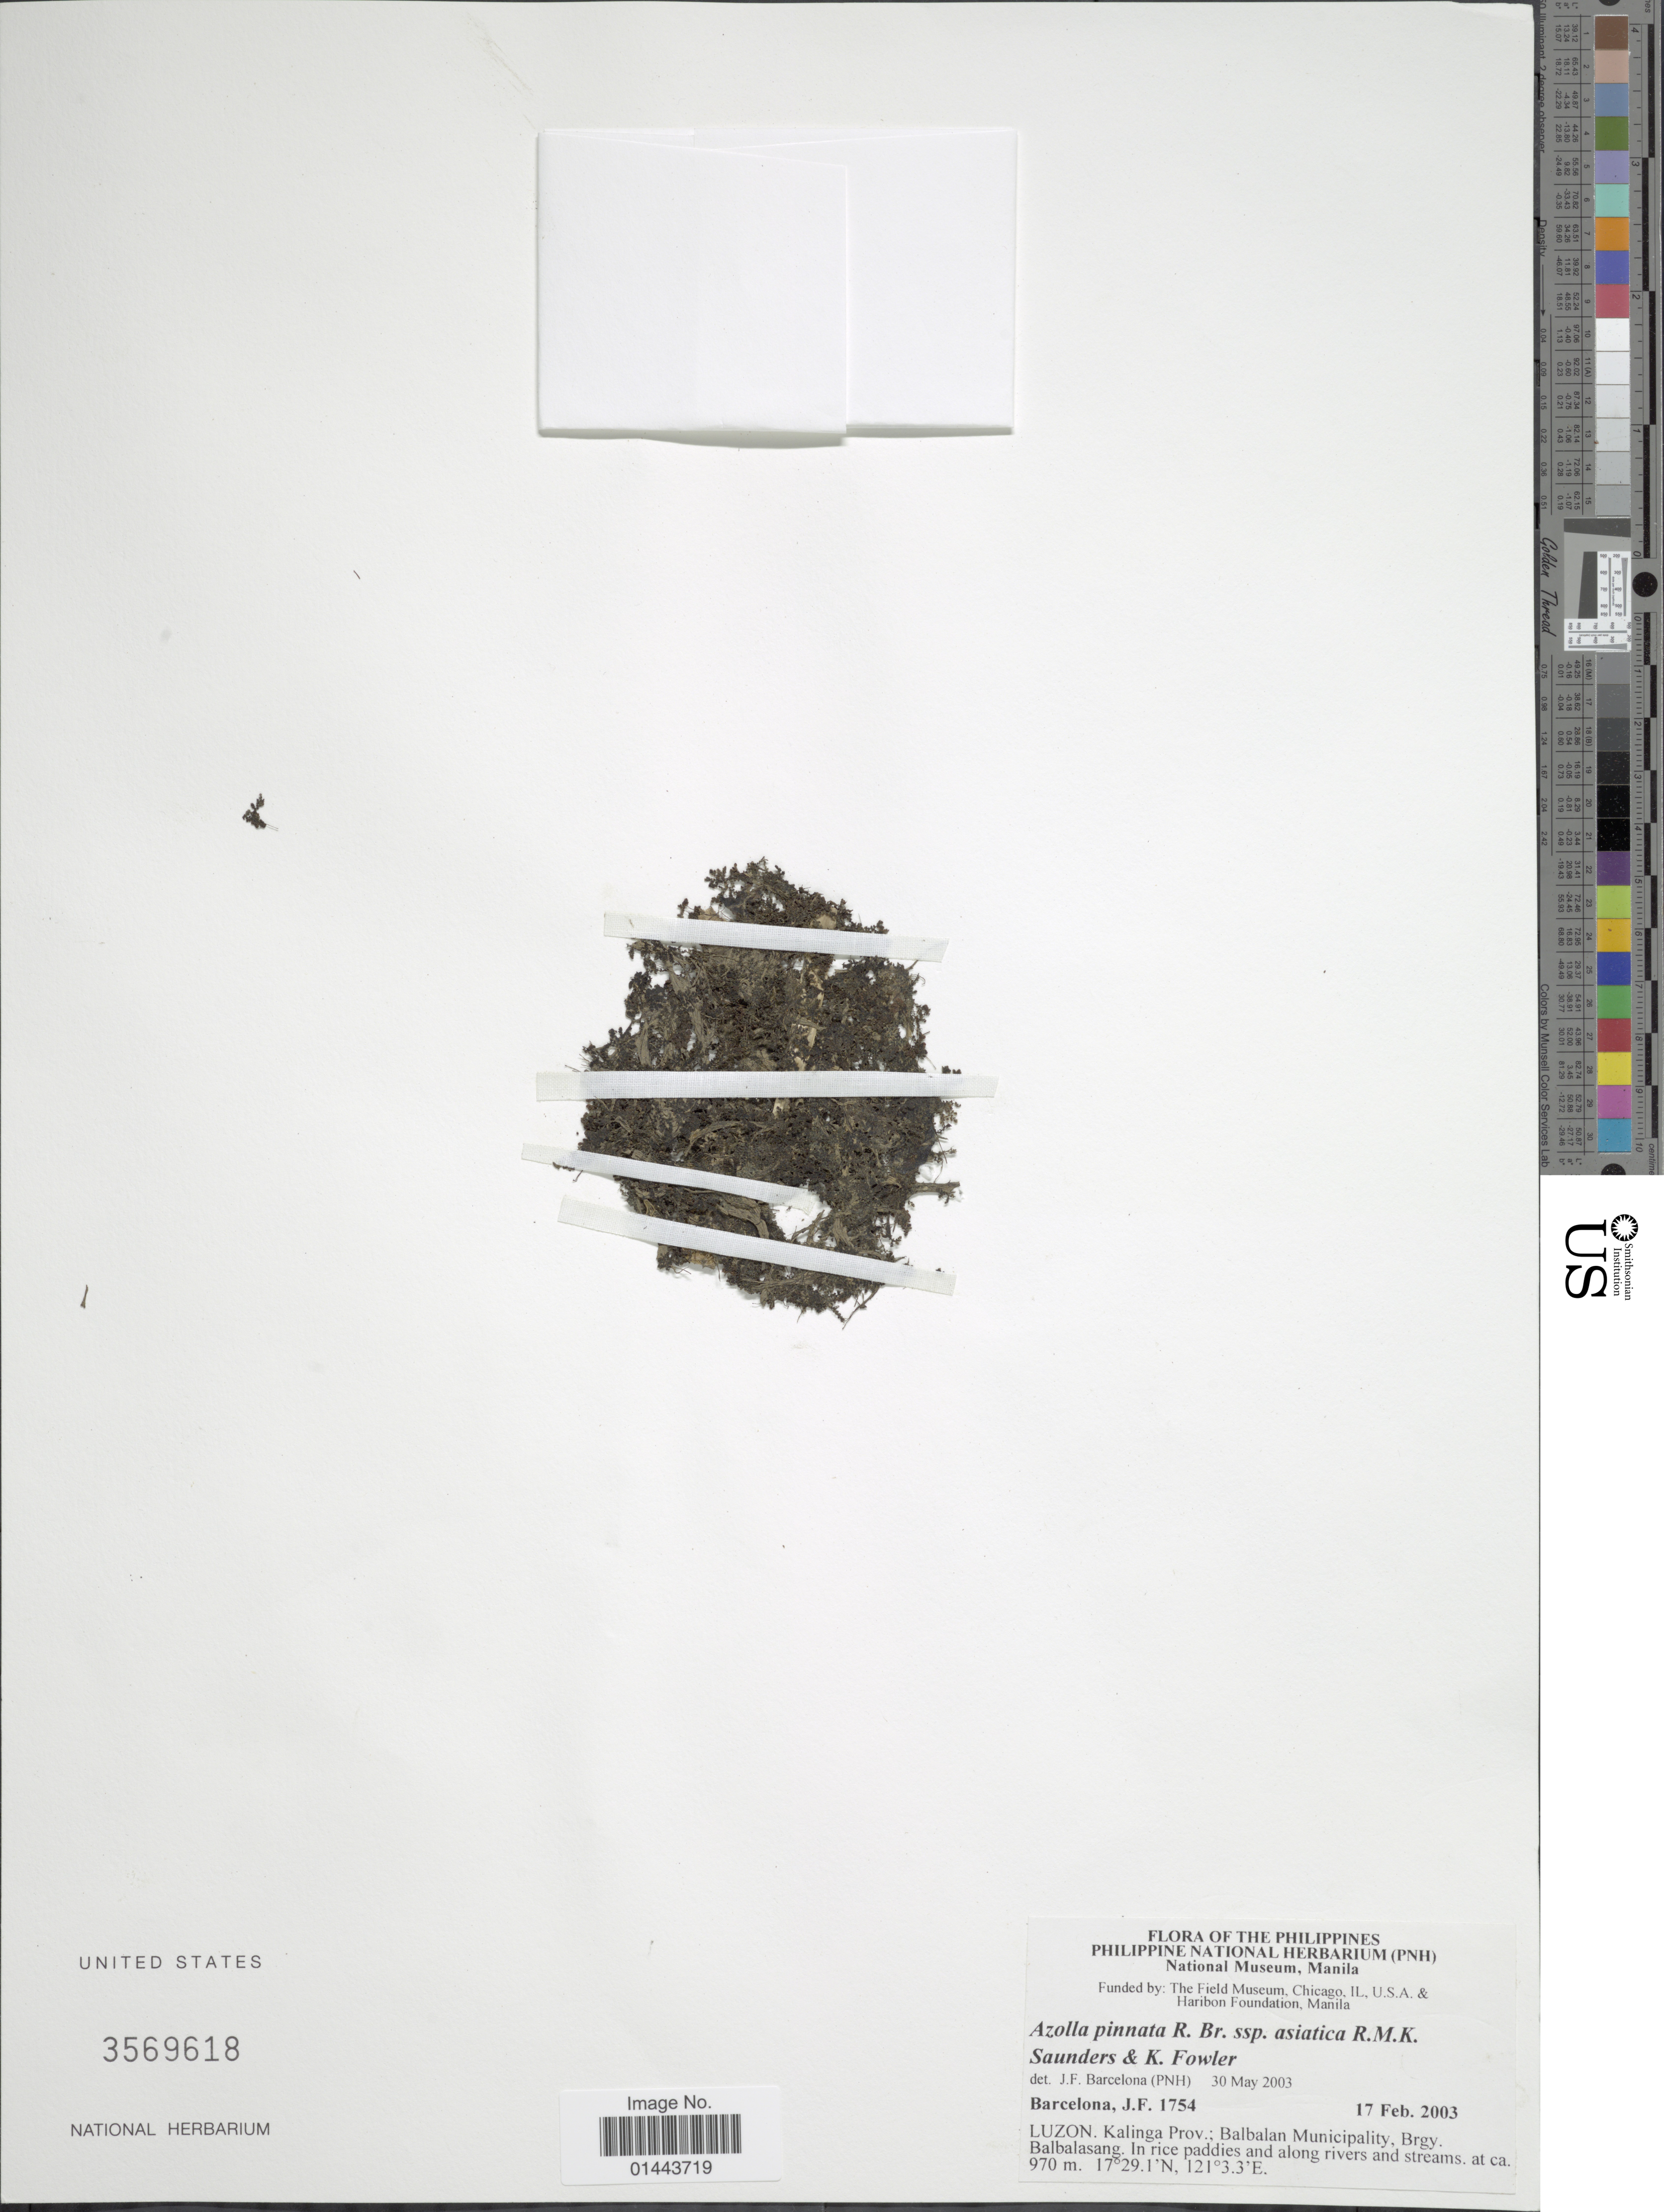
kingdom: Plantae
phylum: Tracheophyta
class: Polypodiopsida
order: Salviniales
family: Salviniaceae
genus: Azolla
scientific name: Azolla pinnata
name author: R. Br.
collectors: J. F. Barcelona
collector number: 1754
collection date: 2003-02-17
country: Philippines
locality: Luzon, Kalinga Prov.: Balbalan Municipality, Brgy. Balbalasing, in rice paddies and along rivers and streans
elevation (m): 970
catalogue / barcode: US 3569618